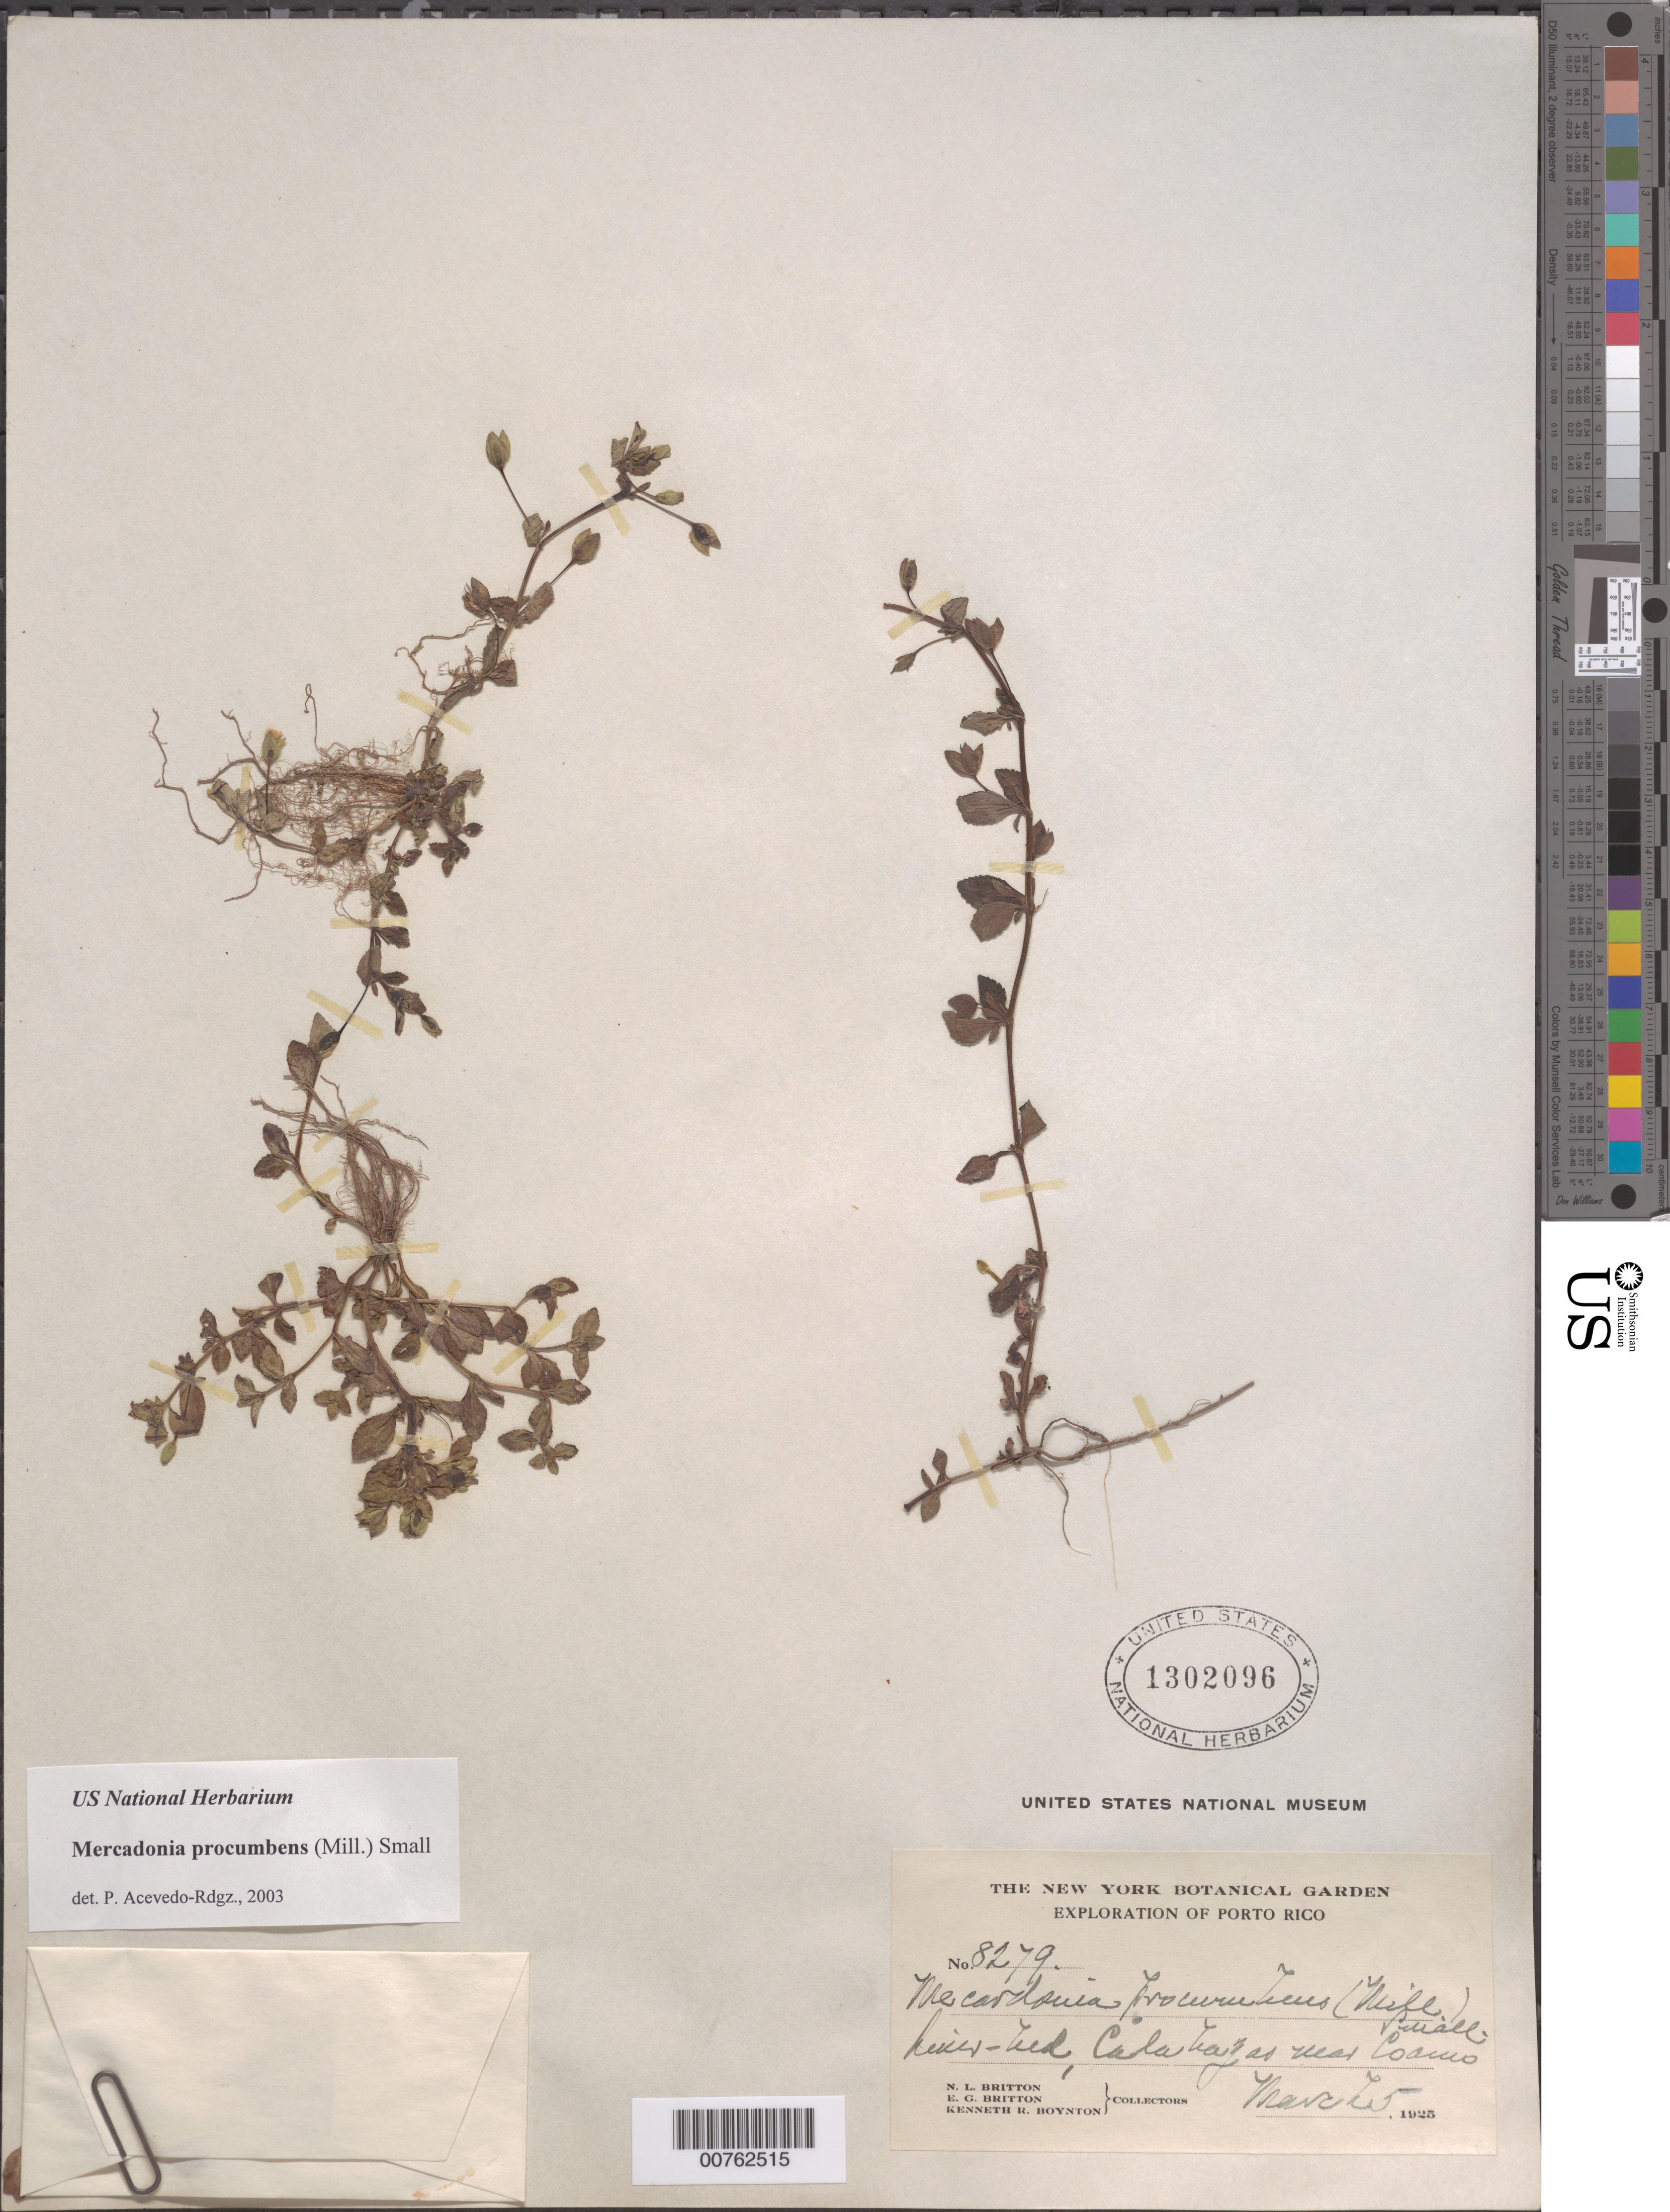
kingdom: Plantae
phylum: Tracheophyta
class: Magnoliopsida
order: Lamiales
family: Plantaginaceae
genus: Mecardonia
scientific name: Mecardonia procumbens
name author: (Mill.) Small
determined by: Acevedo-Rodríguez, P., (BOT), Smithsonian Institution - National Museum of Natural History (UNITED STATES)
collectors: N. Britton, E. G. Britton & K. Boynton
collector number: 8279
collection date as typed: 05 Mar 1925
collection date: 1925-03-05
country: Puerto Rico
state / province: Lajas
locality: Lajas, near Coamo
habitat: River-bed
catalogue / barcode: US 1302096